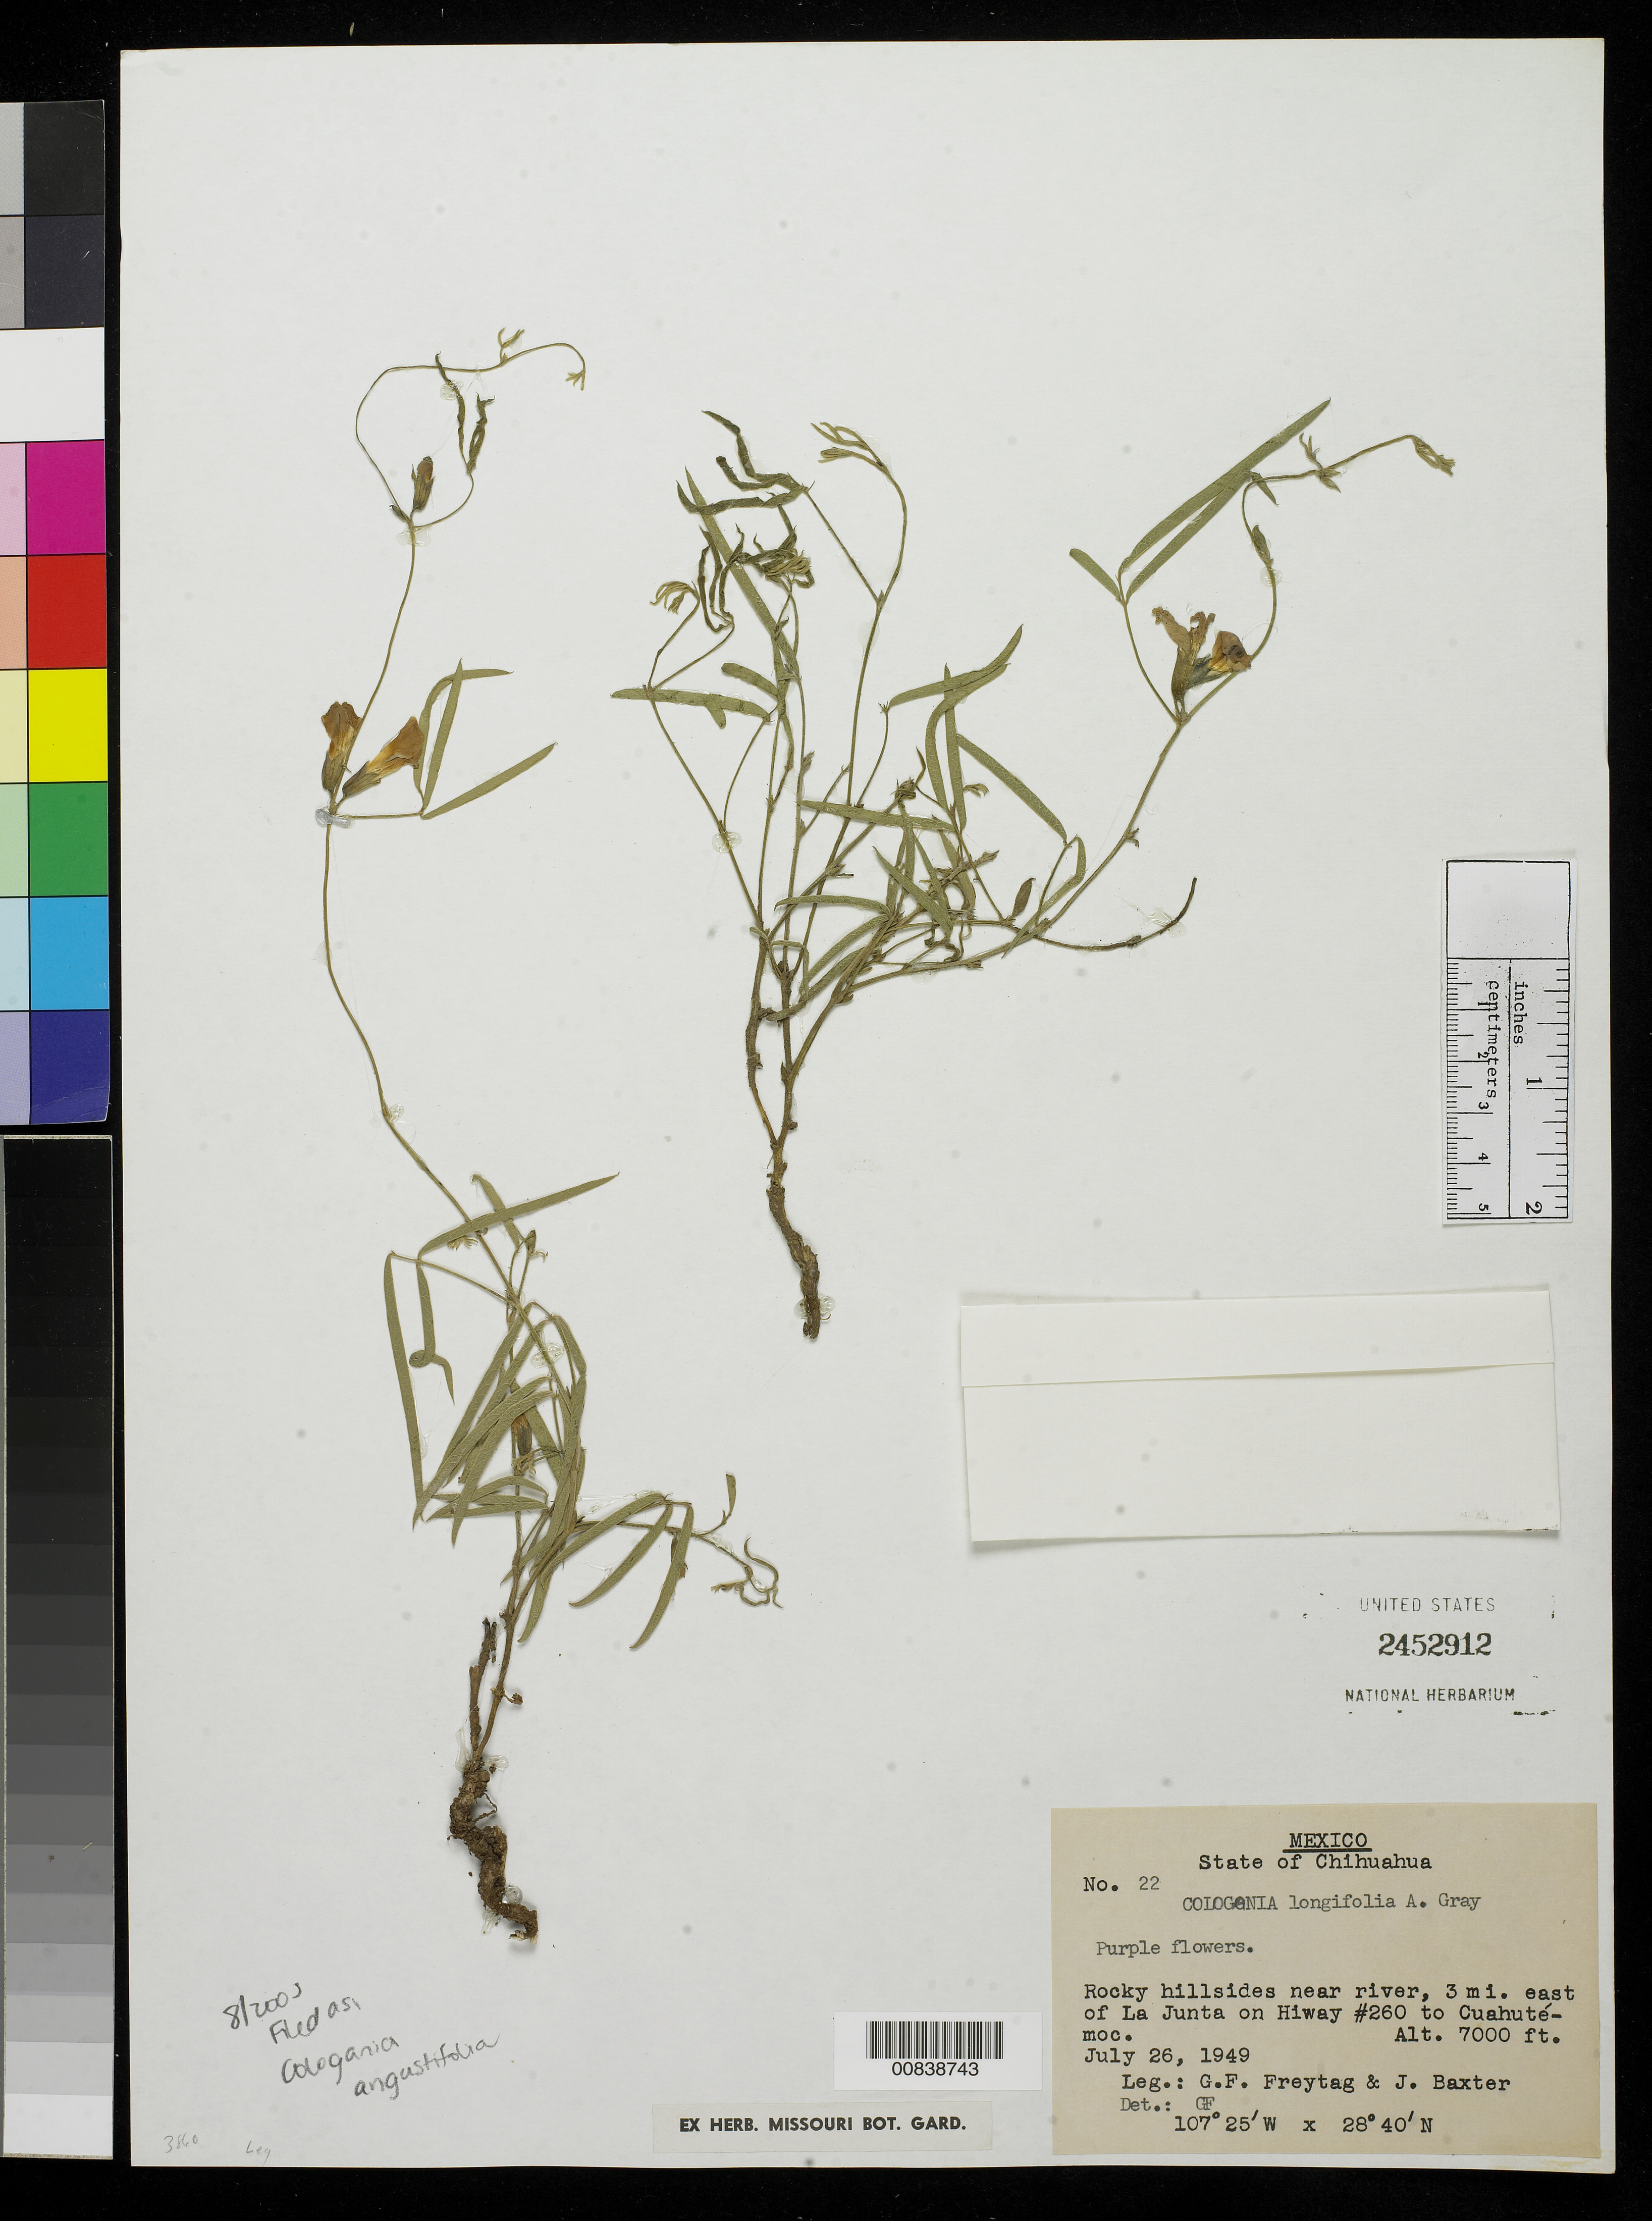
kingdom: Plantae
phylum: Tracheophyta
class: Magnoliopsida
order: Fabales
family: Fabaceae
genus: Cologania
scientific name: Cologania angustifolia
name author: Kunth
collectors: G. F. Freytag & J. Baxter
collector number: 22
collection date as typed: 26 Jul 1949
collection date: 1949-07-26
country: Mexico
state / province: Chihuahua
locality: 3 mi. east of La Junta on Highway #260 to Cuauhtémoc.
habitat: Rocky hillsides near river.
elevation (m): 2134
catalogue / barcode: US 2452912